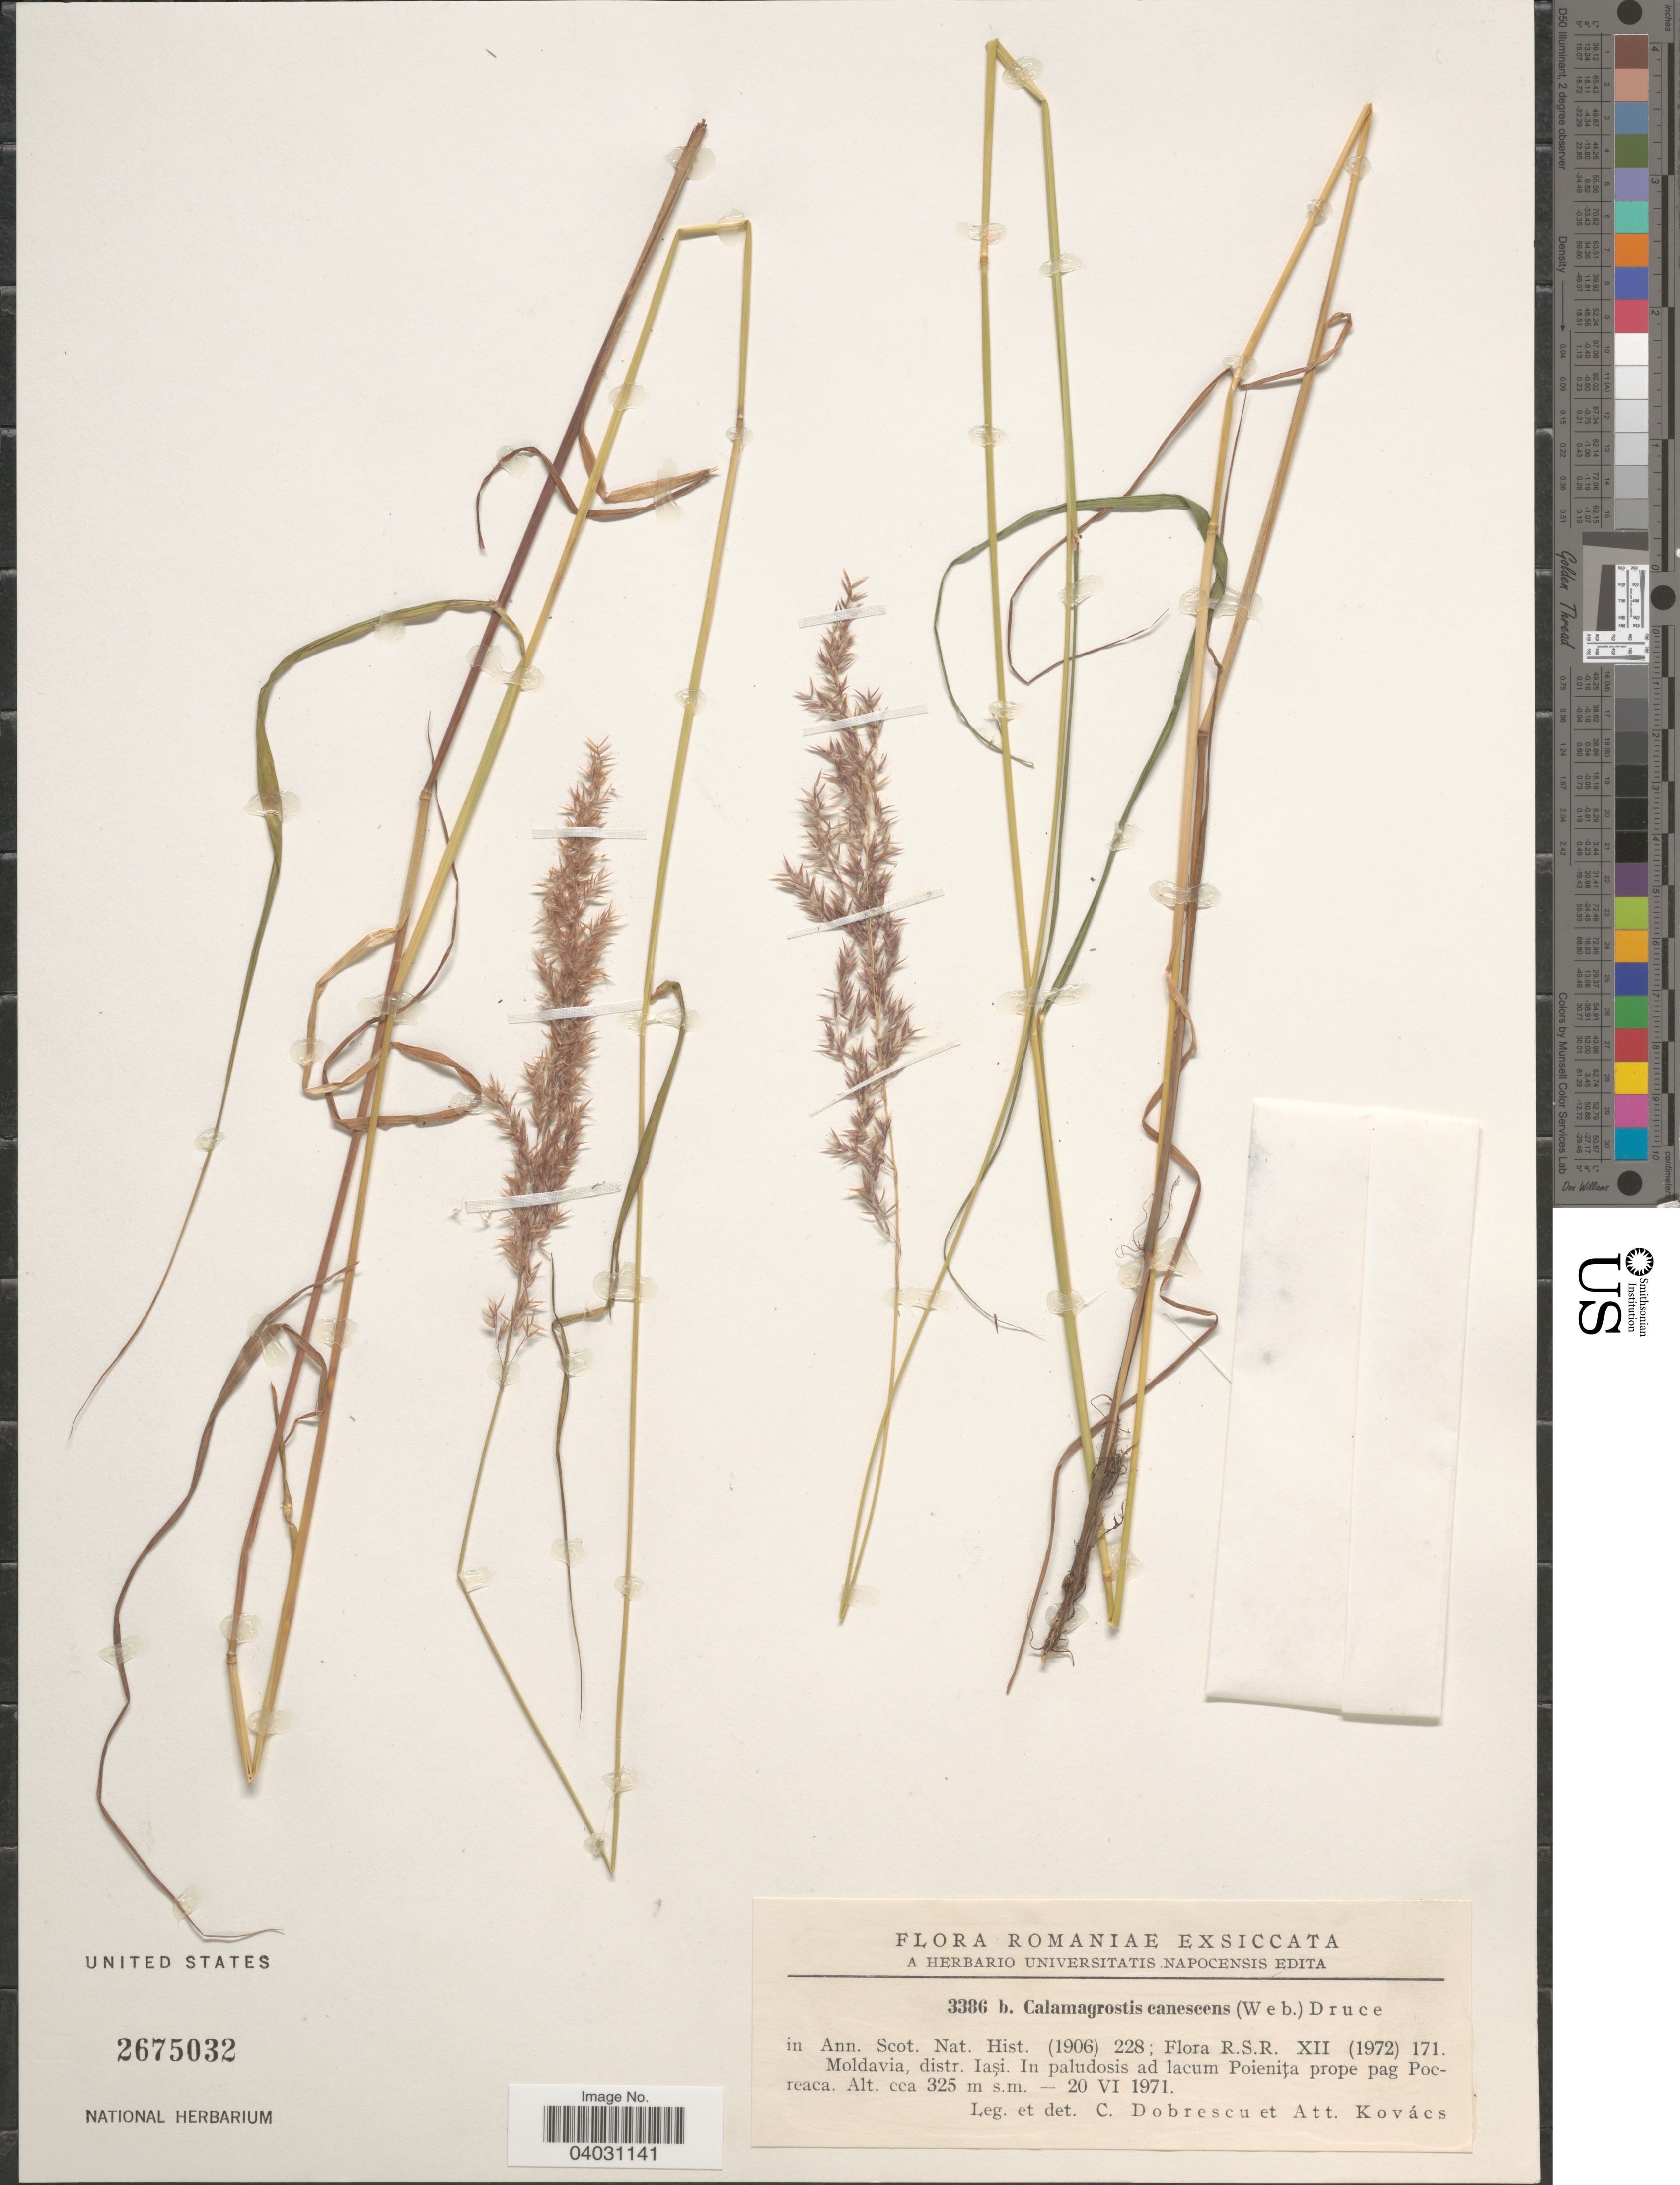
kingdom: Plantae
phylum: Tracheophyta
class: Liliopsida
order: Poales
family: Poaceae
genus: Calamagrostis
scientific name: Calamagrostis canescens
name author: (G.H. Weber) Roth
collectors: C. Dobrescu & A. Kovacs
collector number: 3386 b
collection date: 1971-06-20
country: Romania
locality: Moldavia, distr. Iaşi. In paludosis ad lacum Poieniţa prope pag Pocreaca.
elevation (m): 325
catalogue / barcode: US 2675032